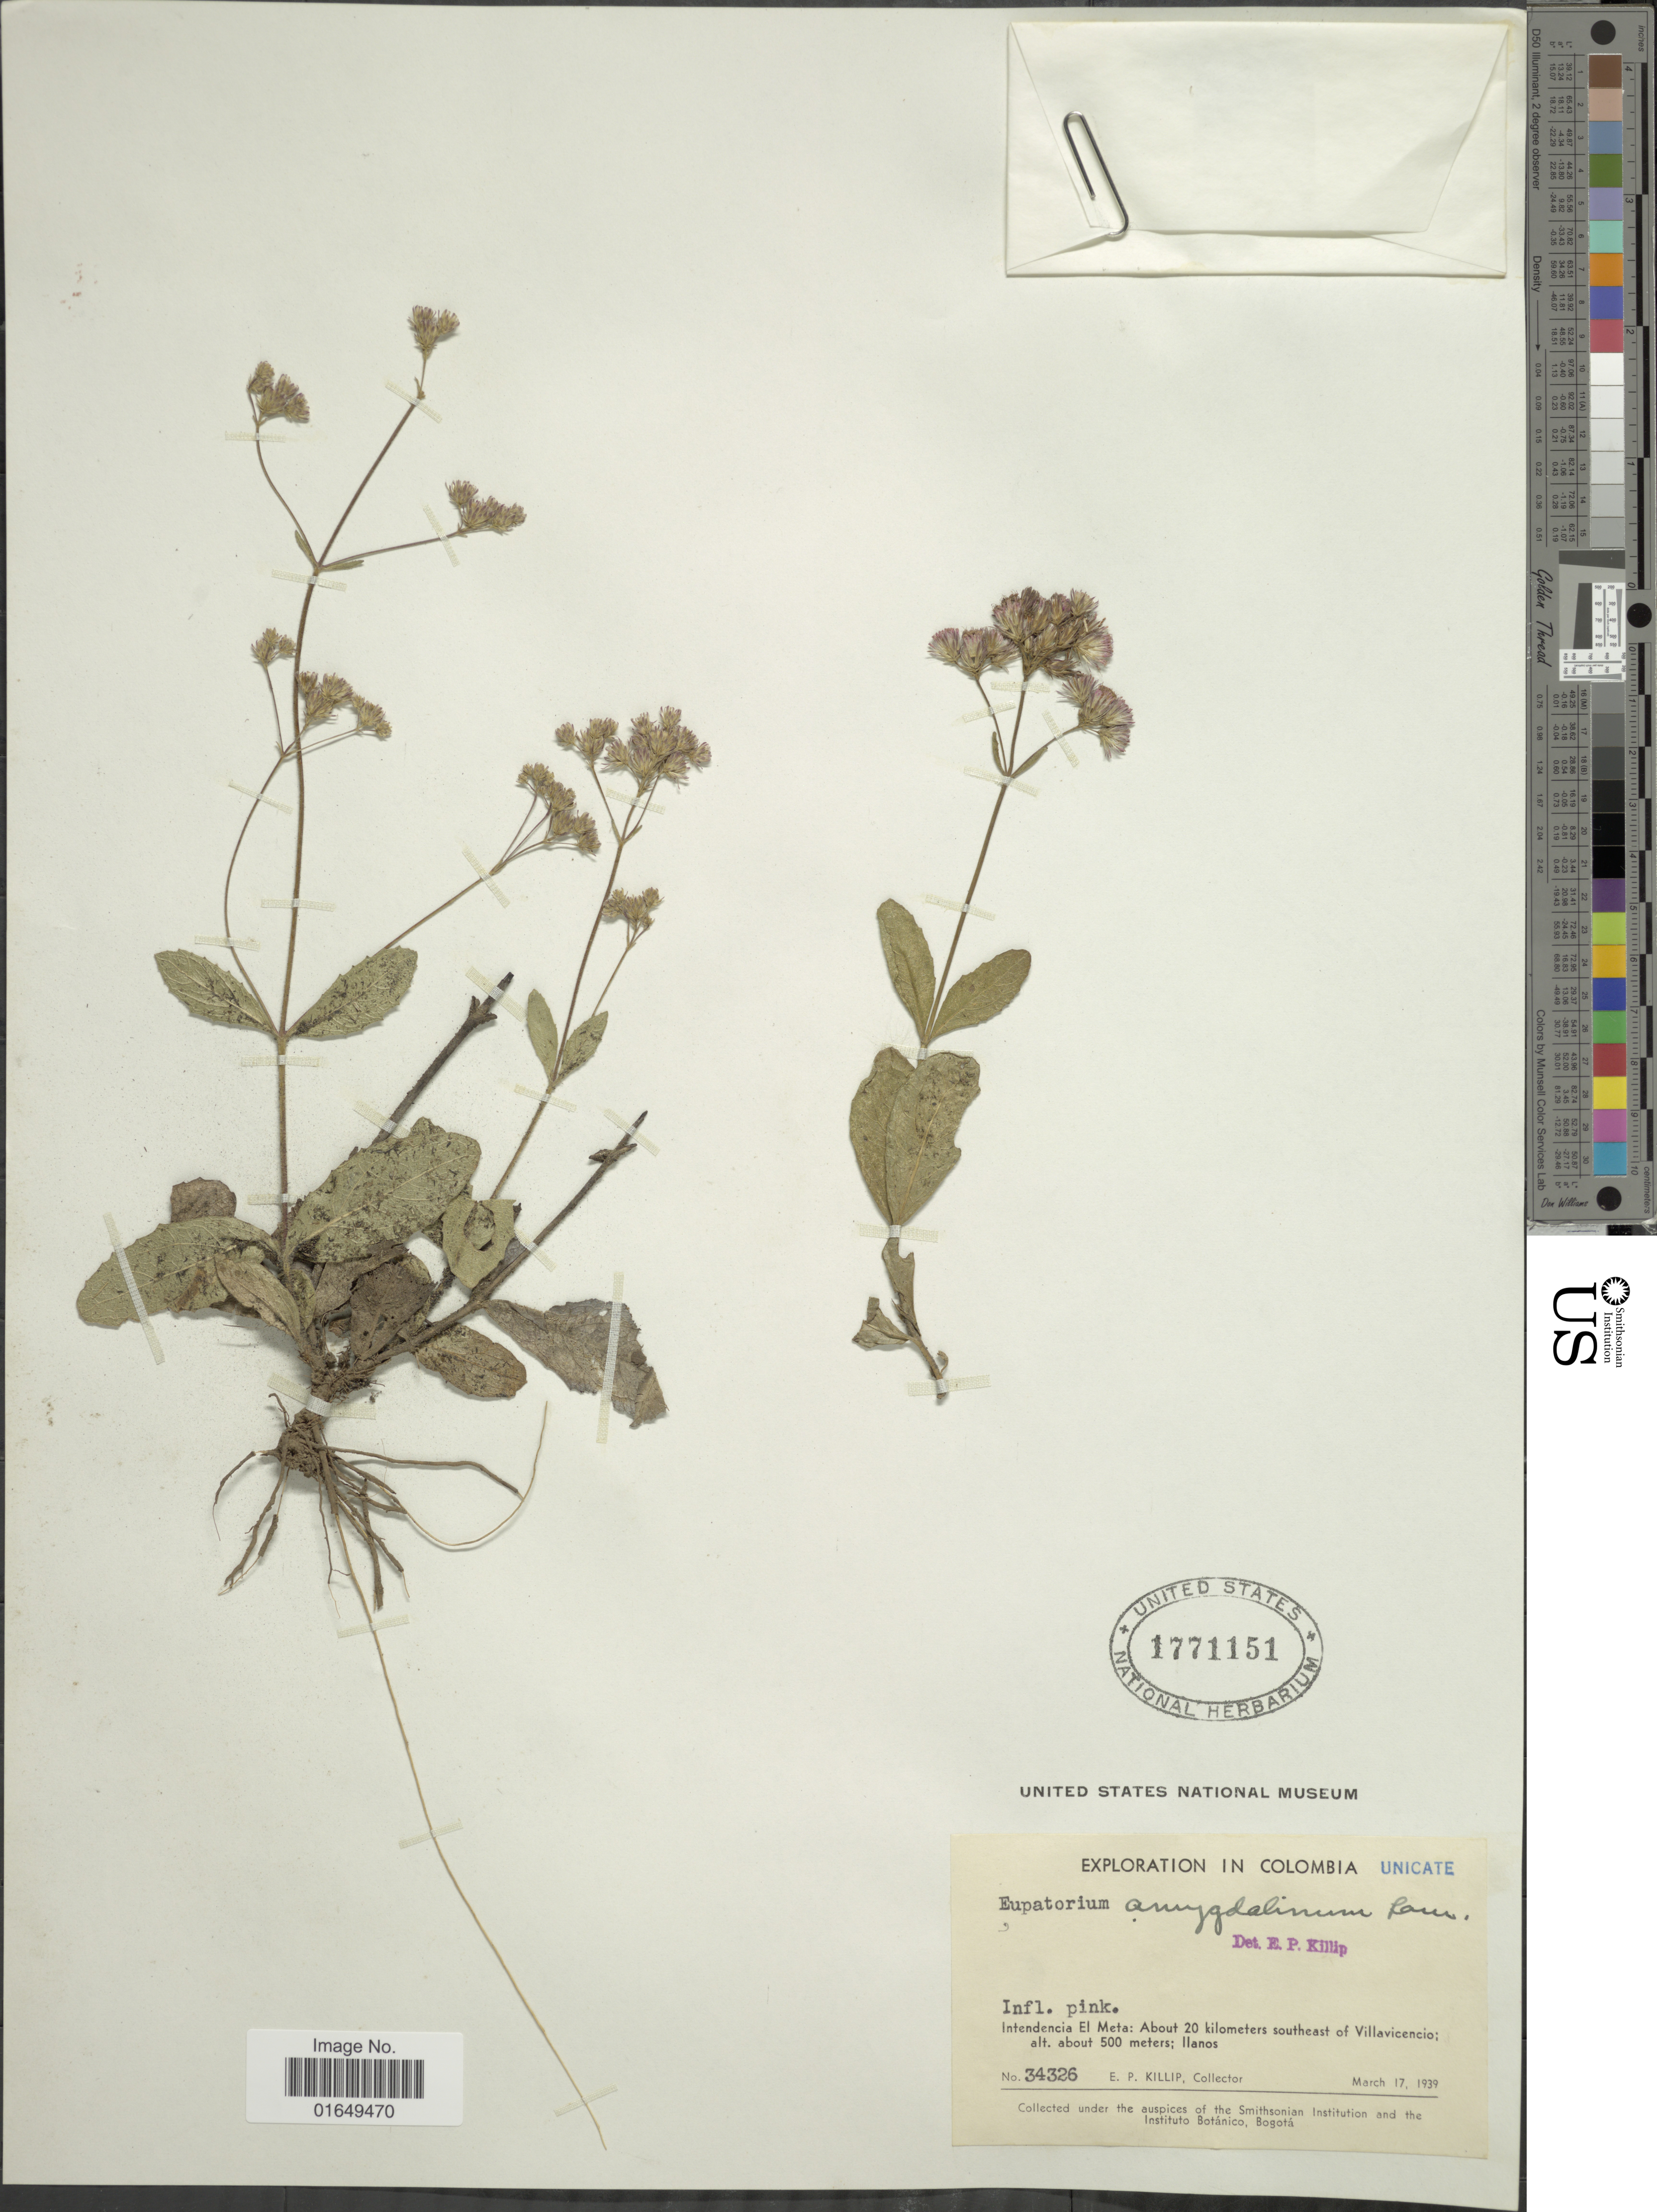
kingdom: Plantae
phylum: Tracheophyta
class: Magnoliopsida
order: Asterales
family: Asteraceae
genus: Ayapana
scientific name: Ayapana amygdalina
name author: (Lam.) R.M. King & H. Rob.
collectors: E. P. Killip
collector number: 34326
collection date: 1939-03-17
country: Colombia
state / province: Meta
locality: About 20 kilometers southeast of Villavicencio, llanos.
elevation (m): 500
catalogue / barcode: US 1771151